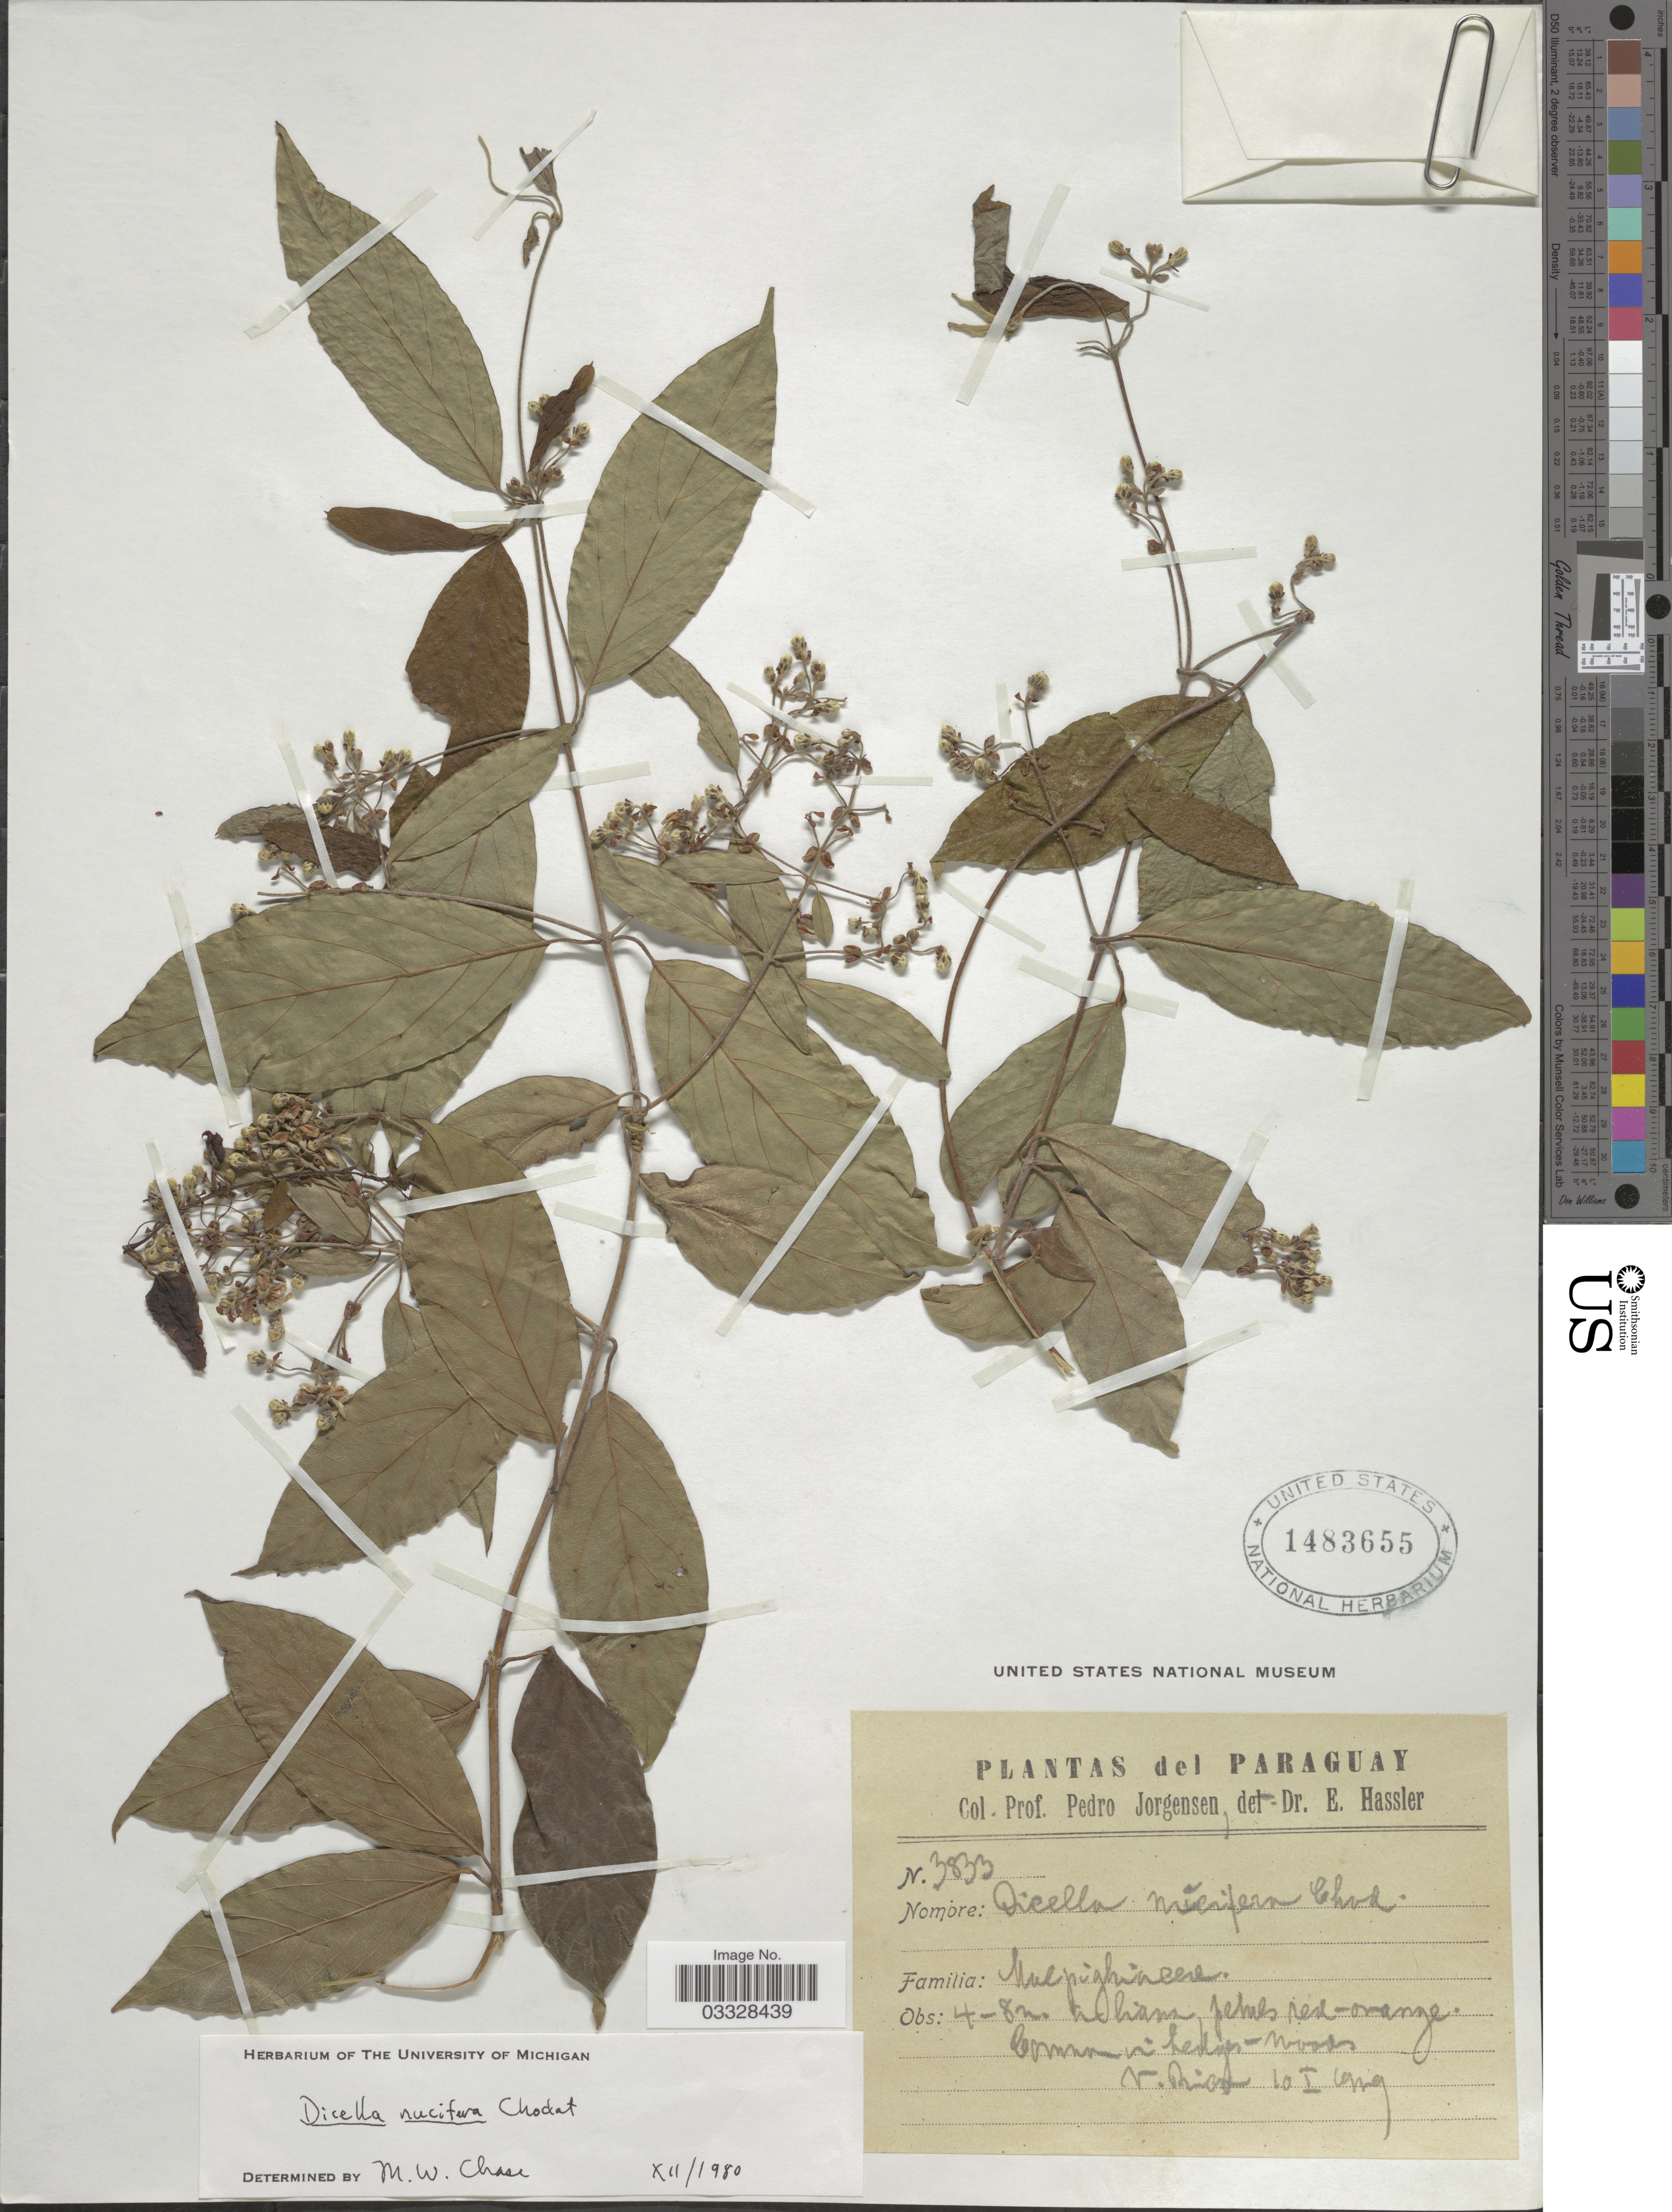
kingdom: Plantae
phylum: Tracheophyta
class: Magnoliopsida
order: Malpighiales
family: Malpighiaceae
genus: Dicella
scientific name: Dicella nucifera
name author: Chodat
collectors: P. Jörgensen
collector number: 3833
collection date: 1929-01-10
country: Paraguay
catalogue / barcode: US 1483655